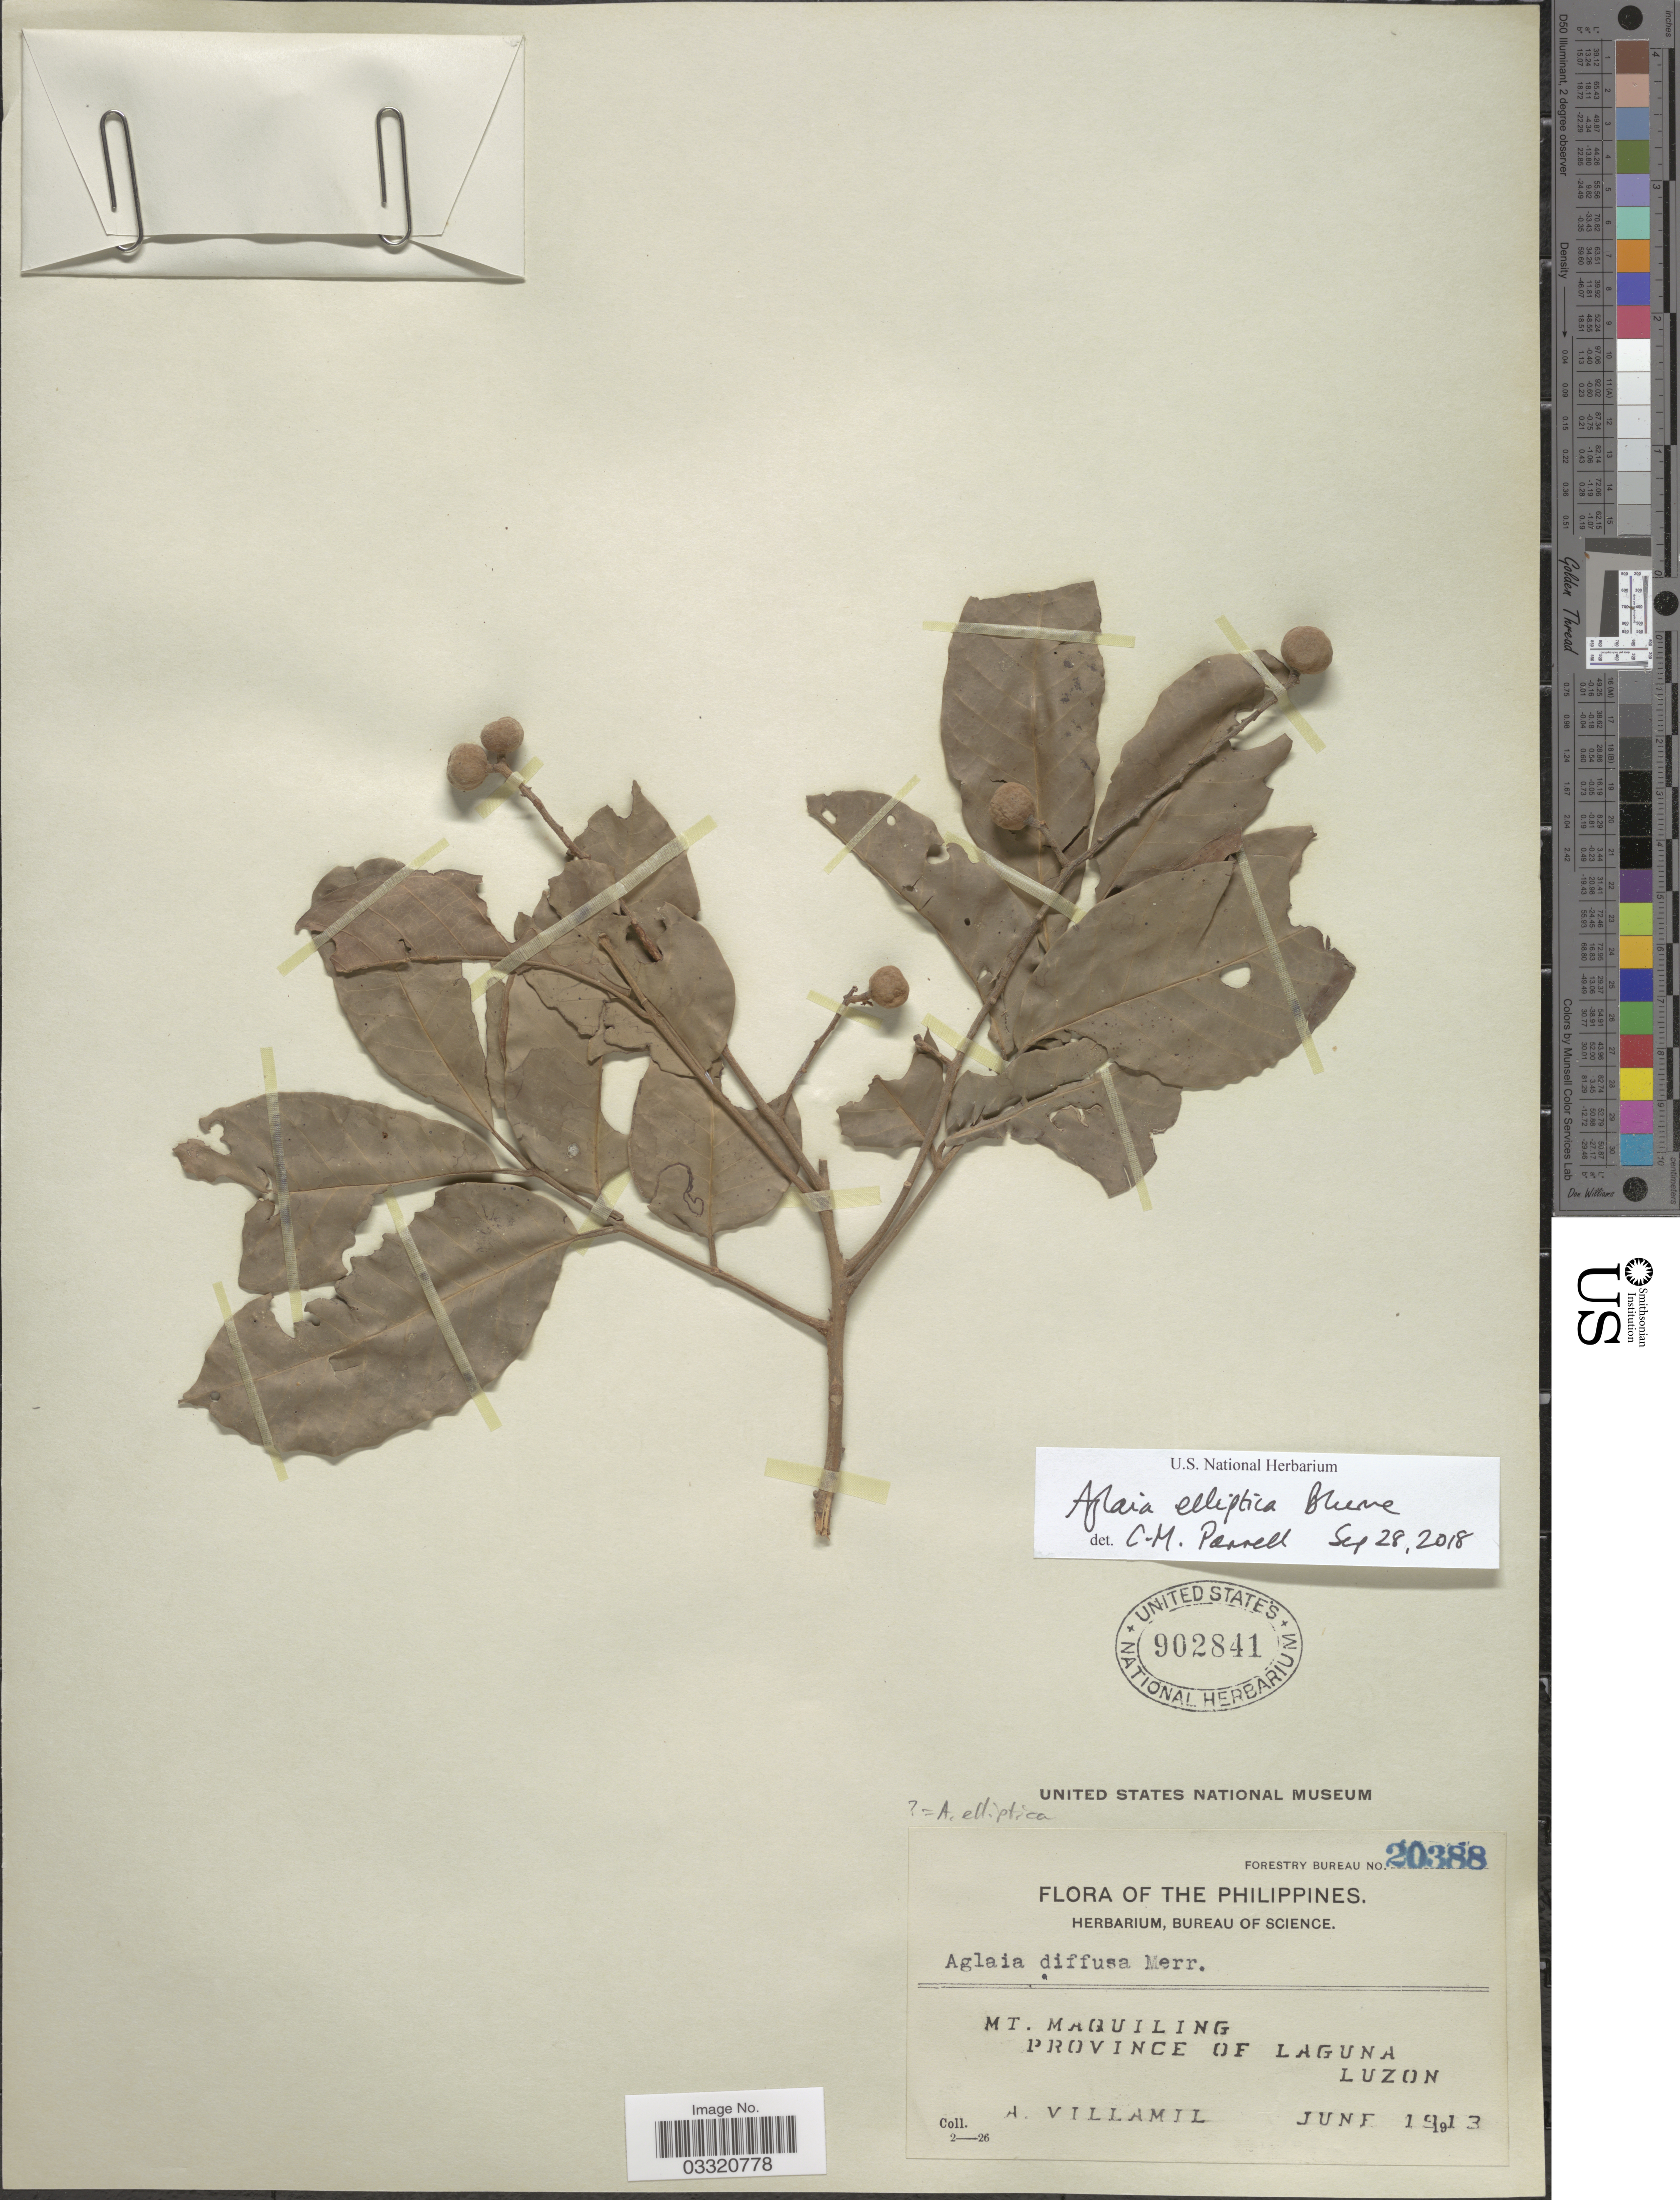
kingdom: Plantae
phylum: Tracheophyta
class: Magnoliopsida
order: Sapindales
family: Meliaceae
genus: Aglaia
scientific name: Aglaia elliptica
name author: Blume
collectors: A. Villamil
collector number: Forestry Bureau 20388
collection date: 1913-06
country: Philippines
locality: Mt. Maquiling. Province of Laguna, Luzon.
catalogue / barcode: US 902841